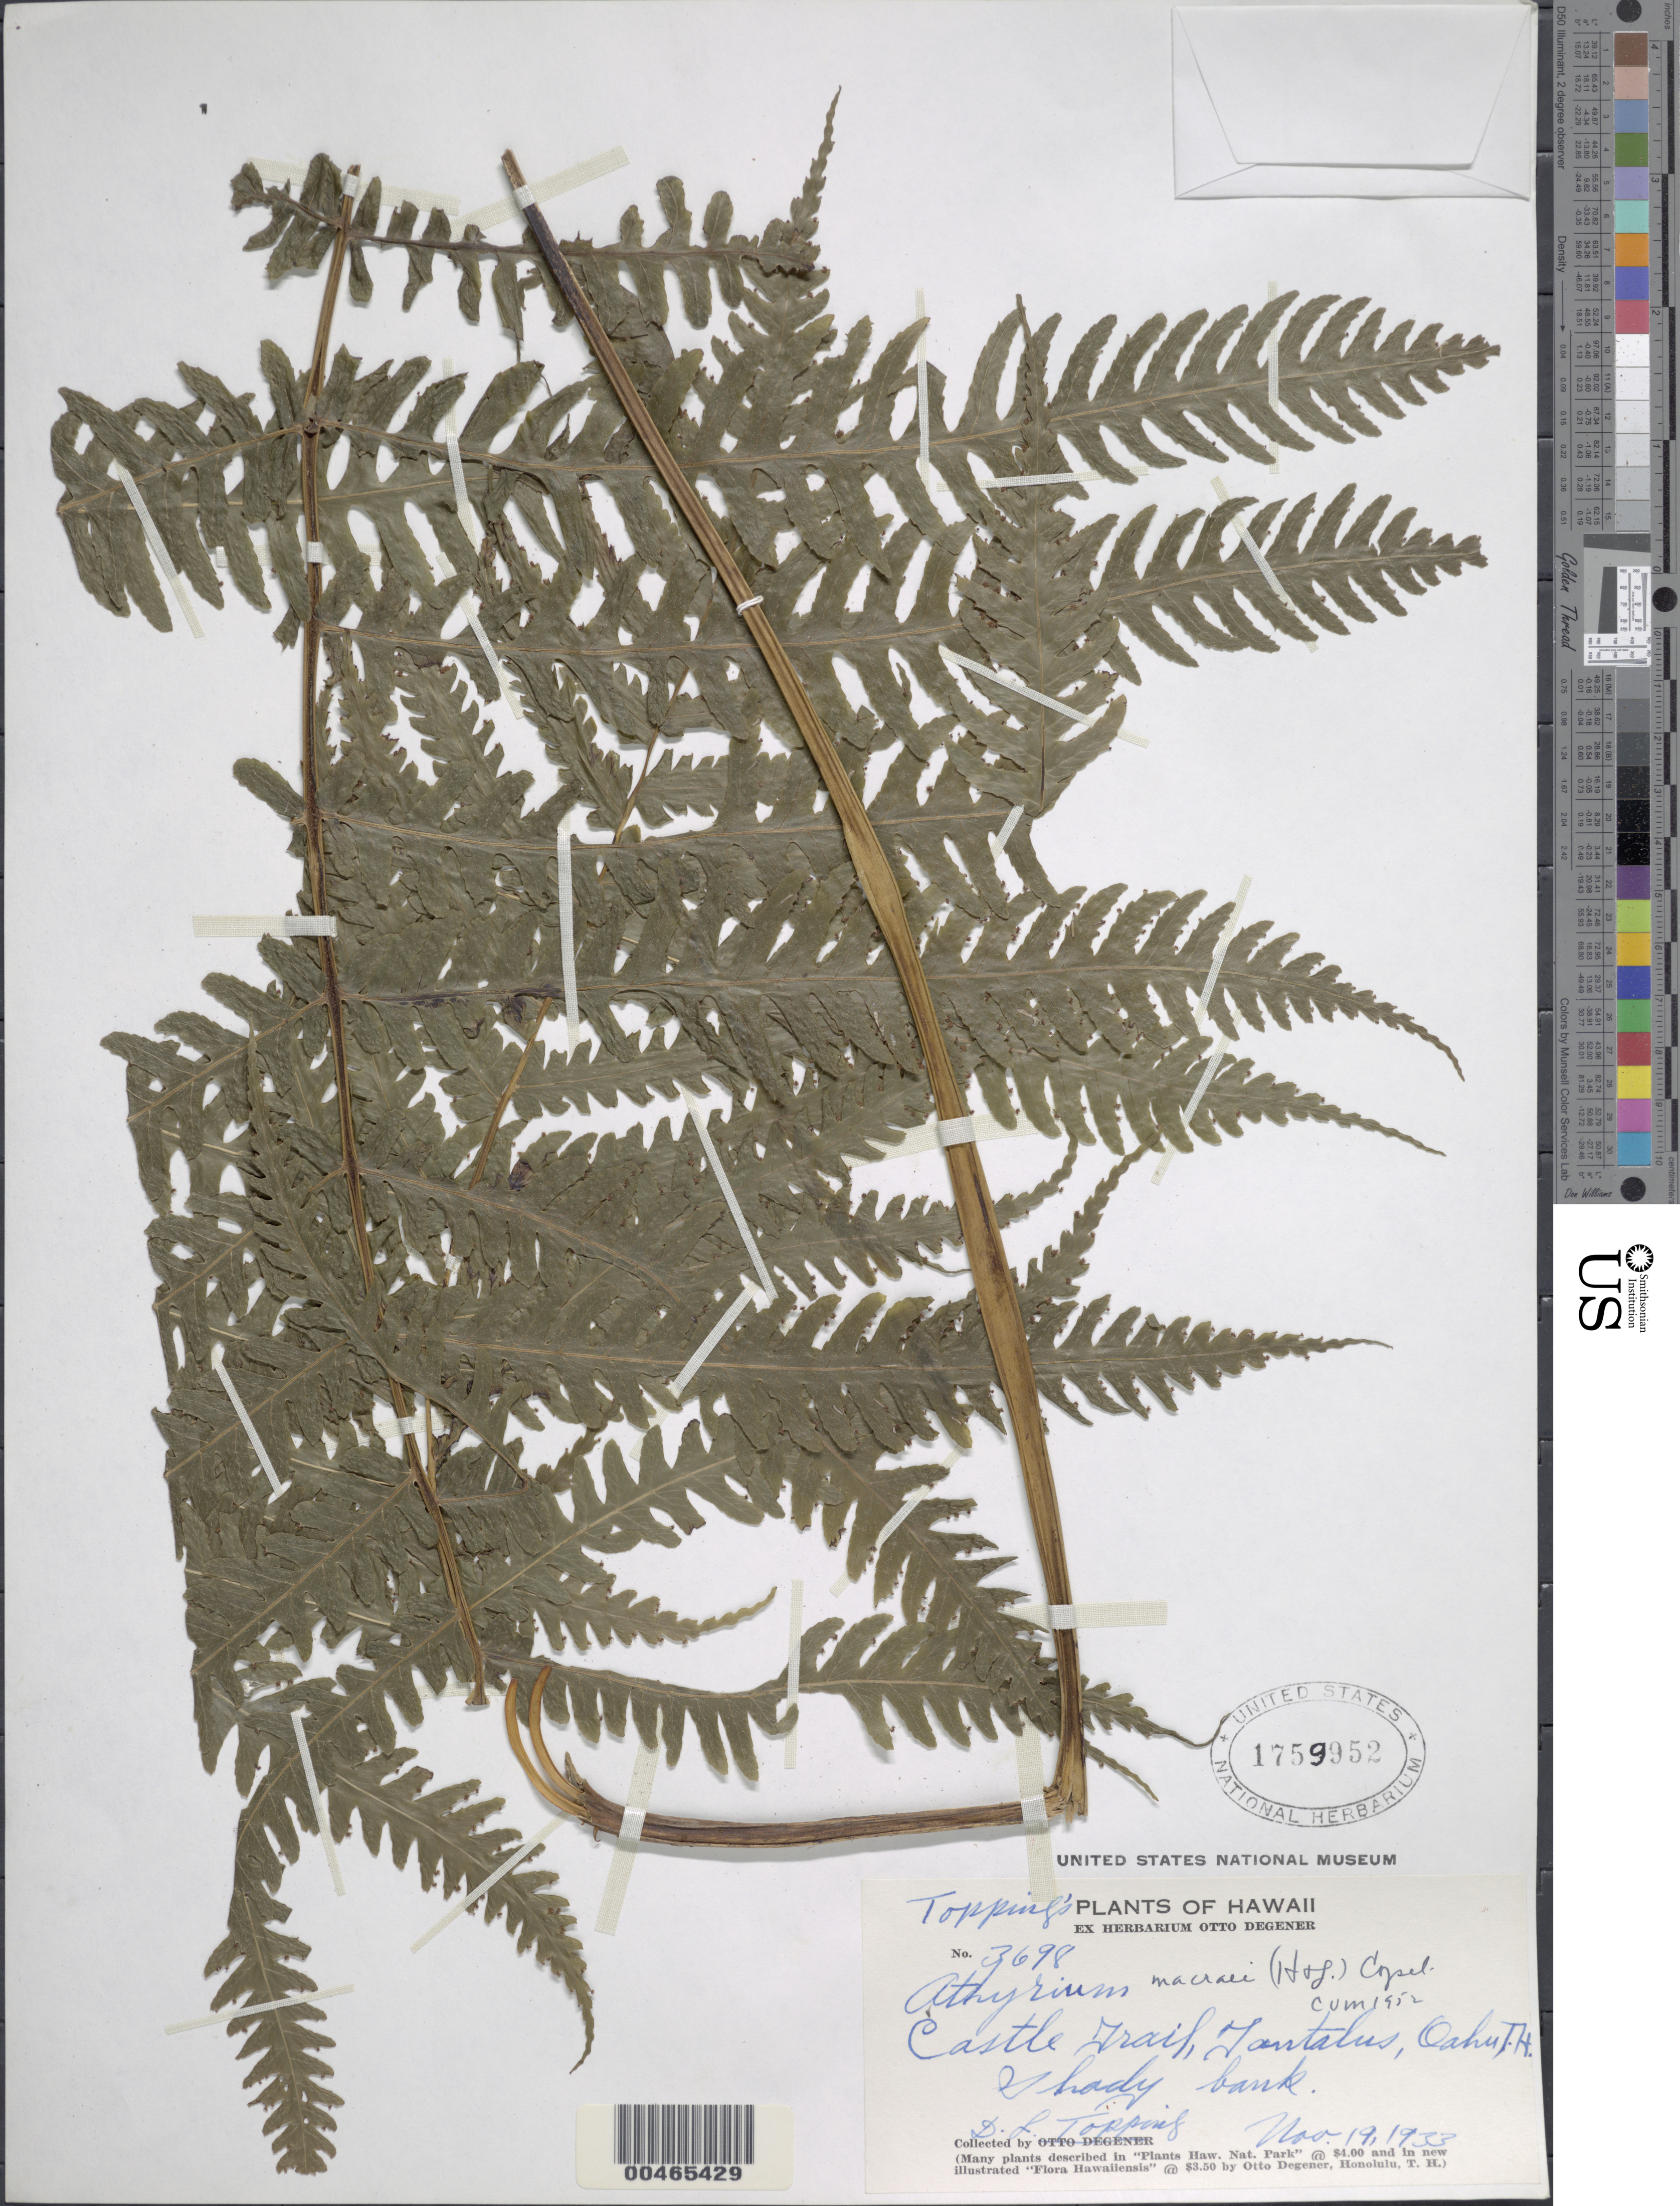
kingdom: Plantae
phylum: Tracheophyta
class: Polypodiopsida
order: Polypodiales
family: Athyriaceae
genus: Deparia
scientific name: Deparia prolifera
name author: (Kaulf.) Hook. & Grev.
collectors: D. L. Topping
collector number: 3698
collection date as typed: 19 Nov 1933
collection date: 1933-11-19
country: United States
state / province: Hawaii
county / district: Honolulu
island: Oahu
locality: Castle Trail, Tantalus, Oahu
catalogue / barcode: US 1759952